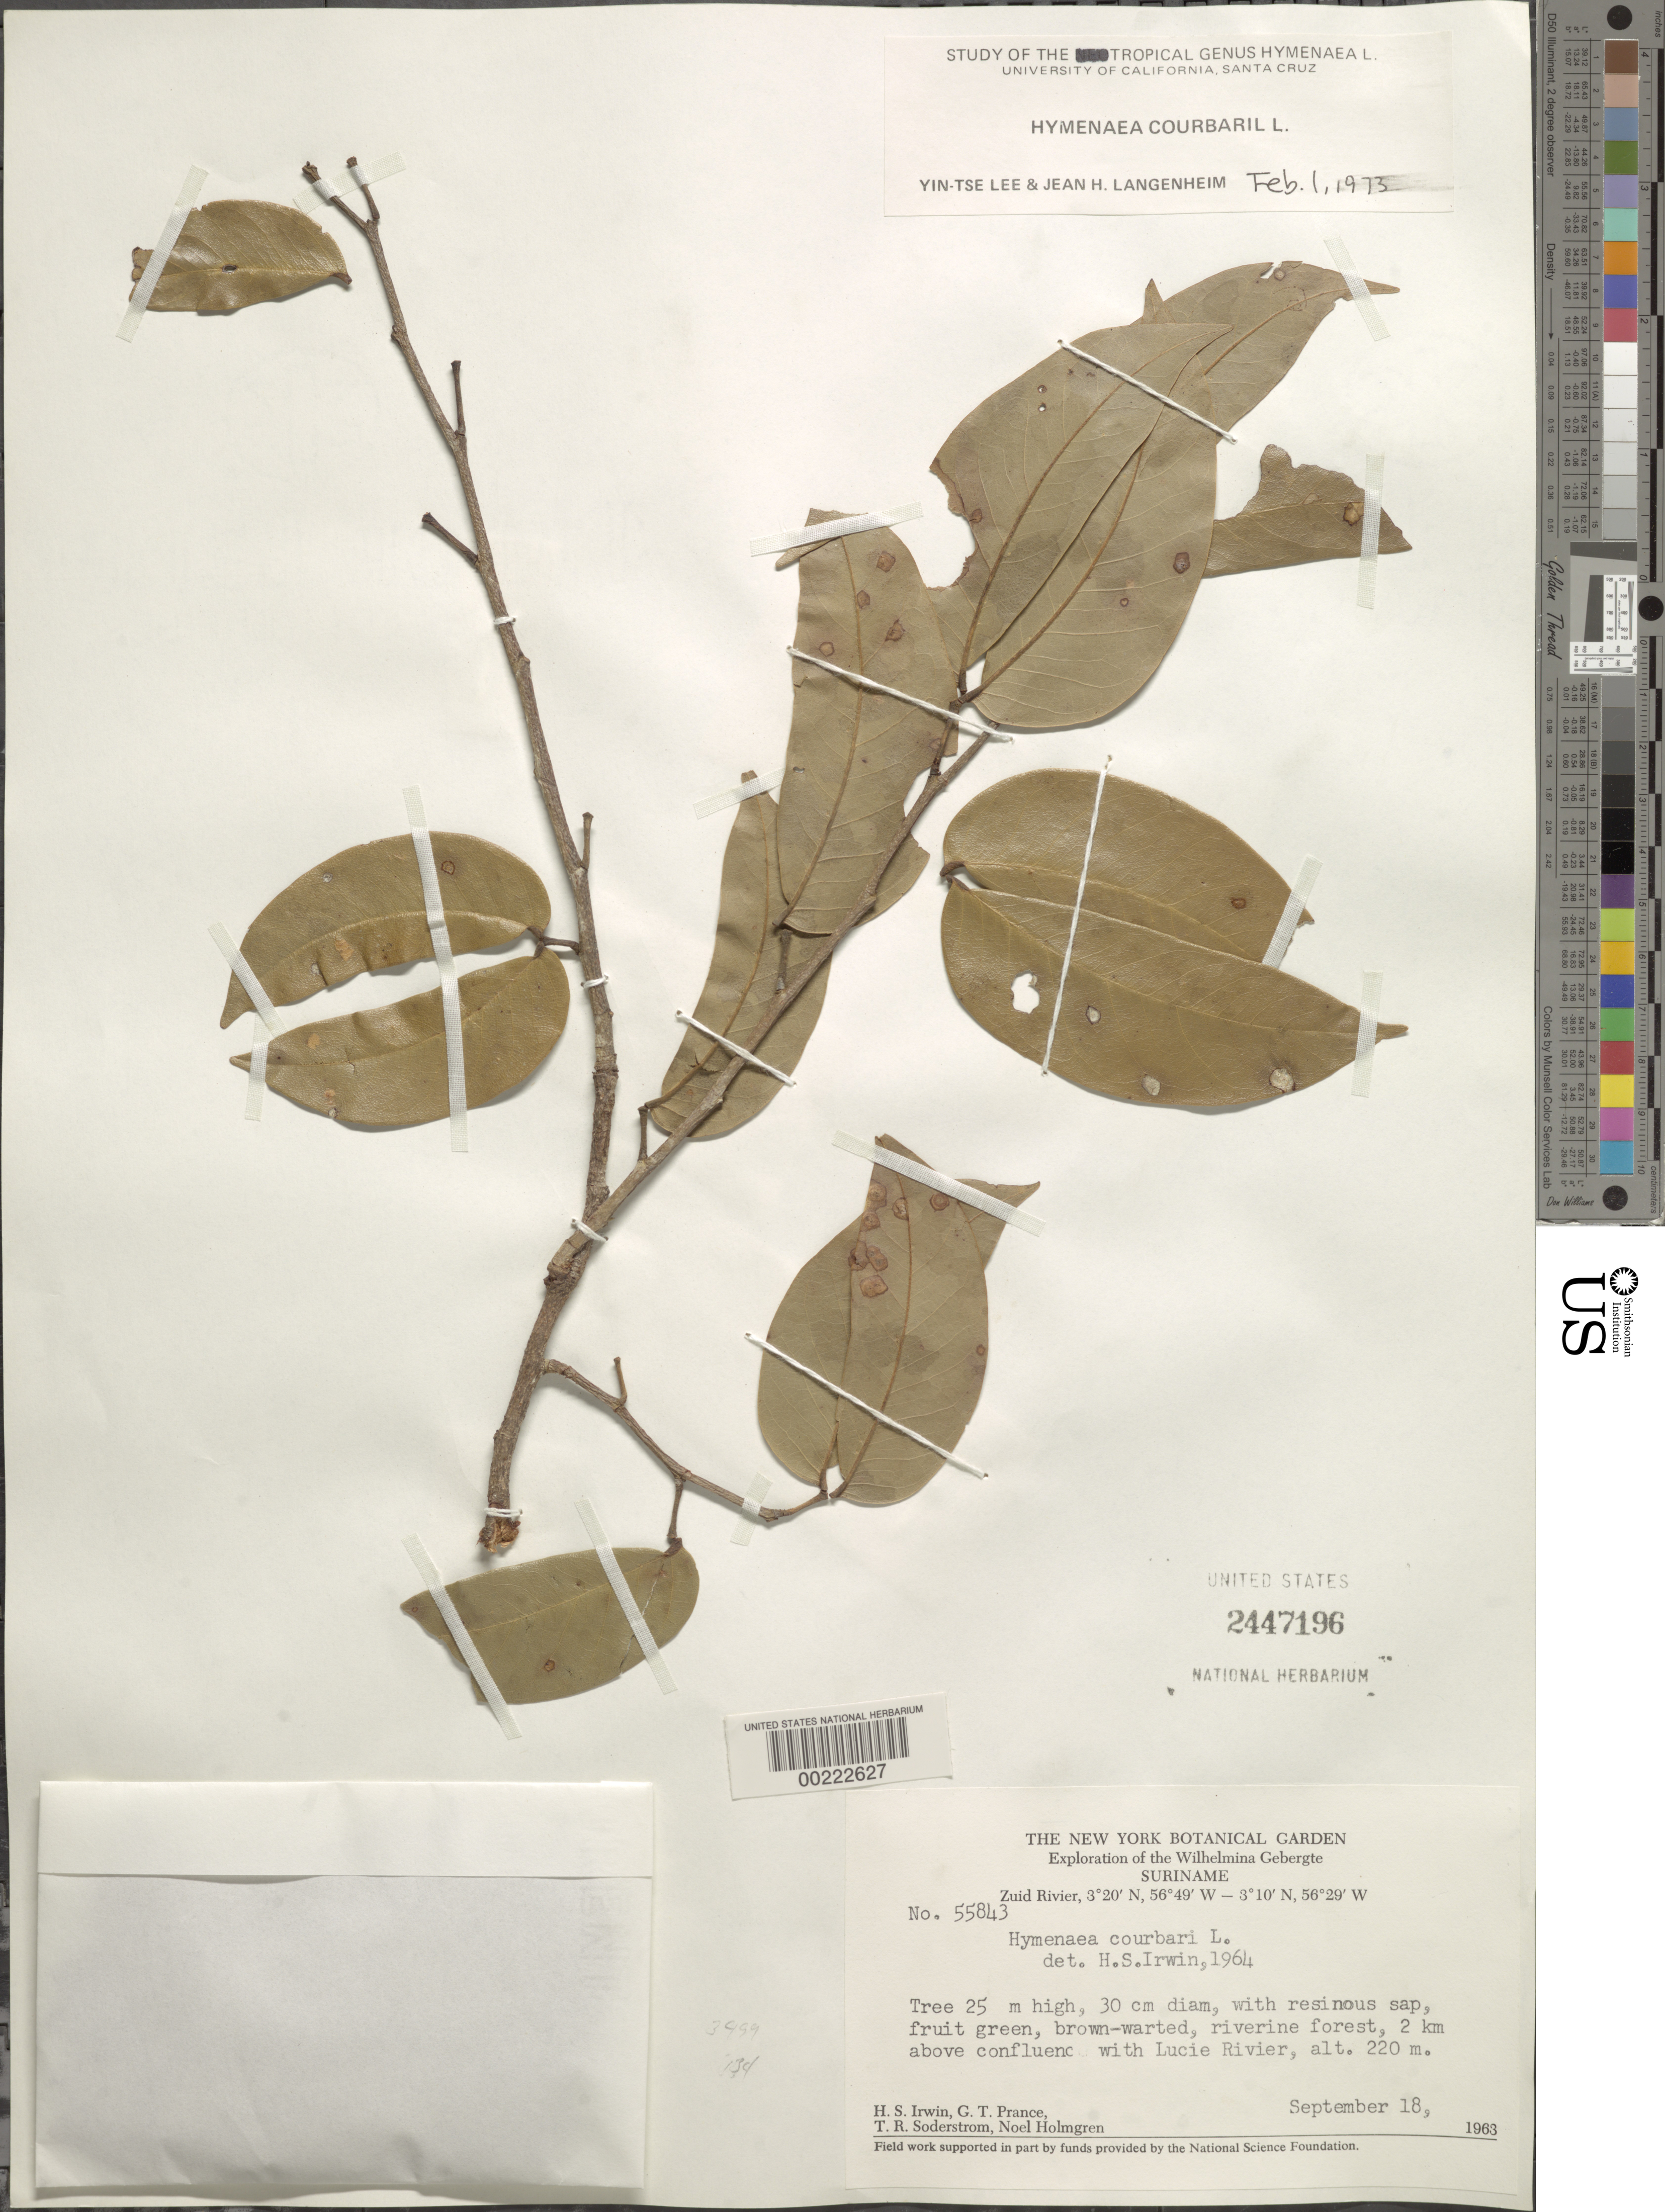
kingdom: Plantae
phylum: Tracheophyta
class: Magnoliopsida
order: Fabales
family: Fabaceae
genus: Hymenaea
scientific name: Hymenaea courbaril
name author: L.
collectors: H. Irwin, G. T. Prance, T. R. Soderstrom & N. H. Holmgren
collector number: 55843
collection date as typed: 18 Sep 1963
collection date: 1963-09-18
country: Suriname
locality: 2 km above confluence with lucie river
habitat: Riverine forest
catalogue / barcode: US 2447196